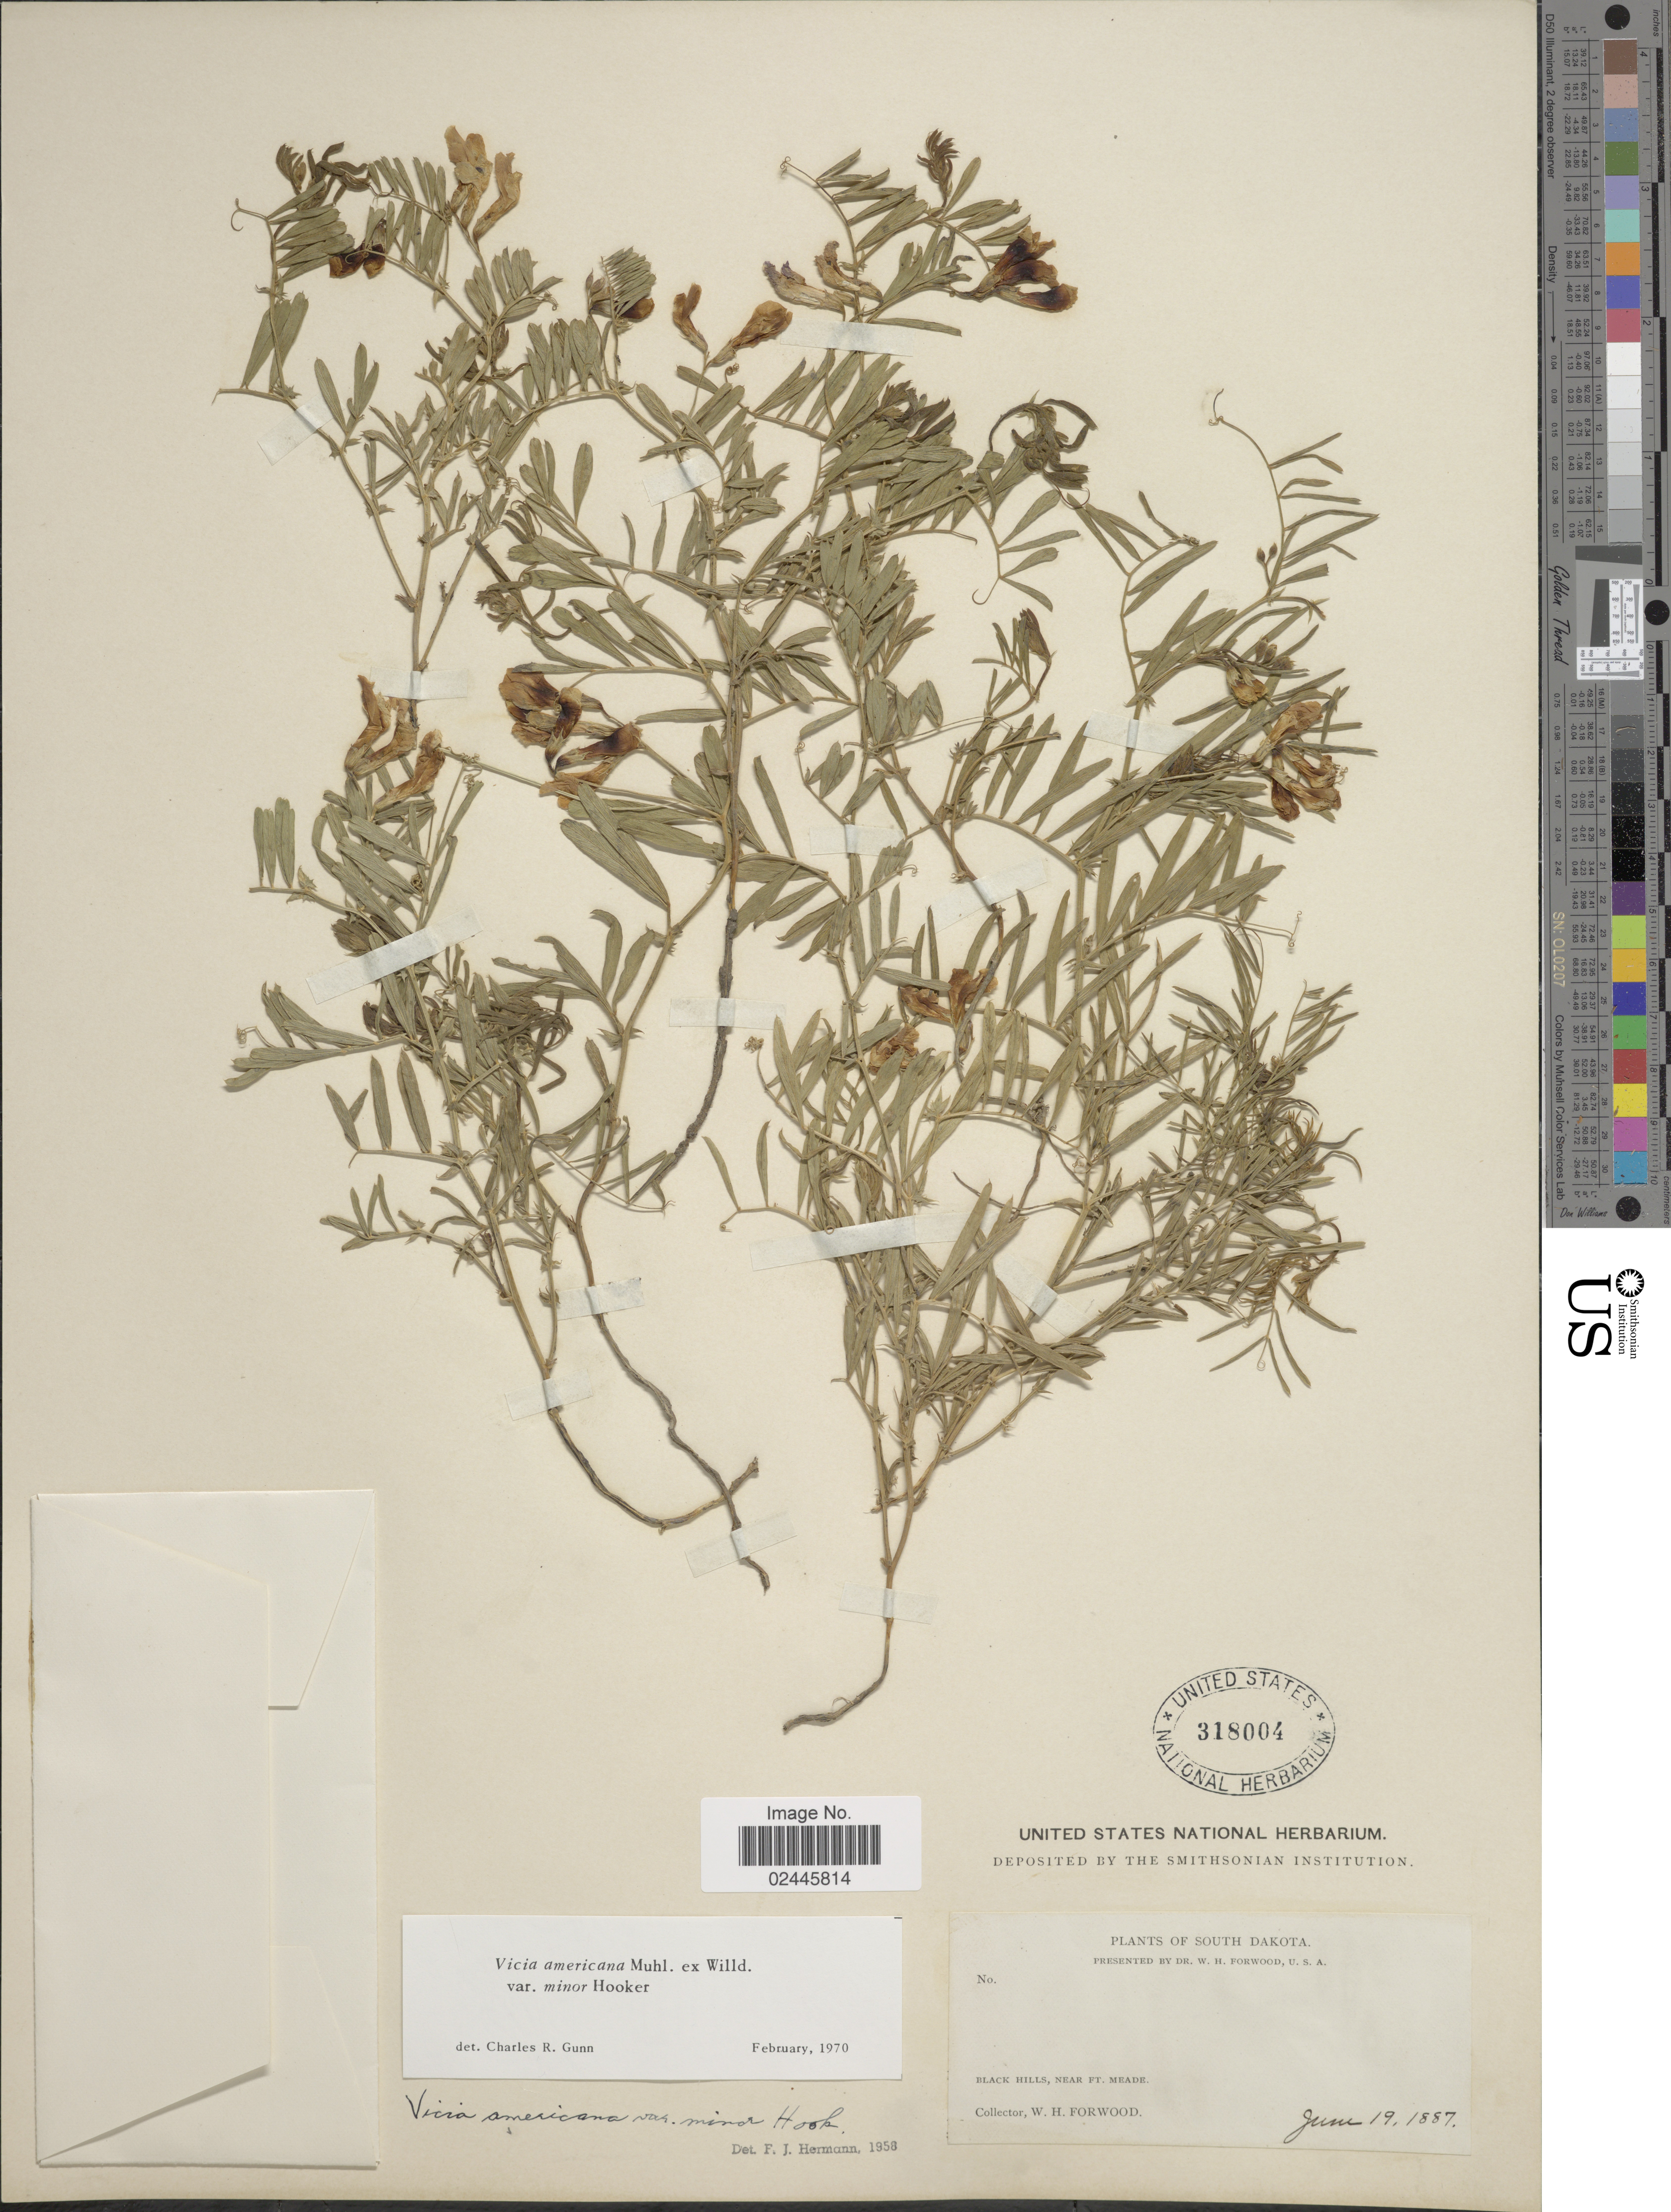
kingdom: Plantae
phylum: Tracheophyta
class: Magnoliopsida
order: Fabales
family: Fabaceae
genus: Vicia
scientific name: Vicia americana var. minor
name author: Hook.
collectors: W. Forwood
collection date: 1887-06-19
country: United States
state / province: South Dakota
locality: South Dakota, Black Hills, Near Ft. Meade.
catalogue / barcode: US 318004